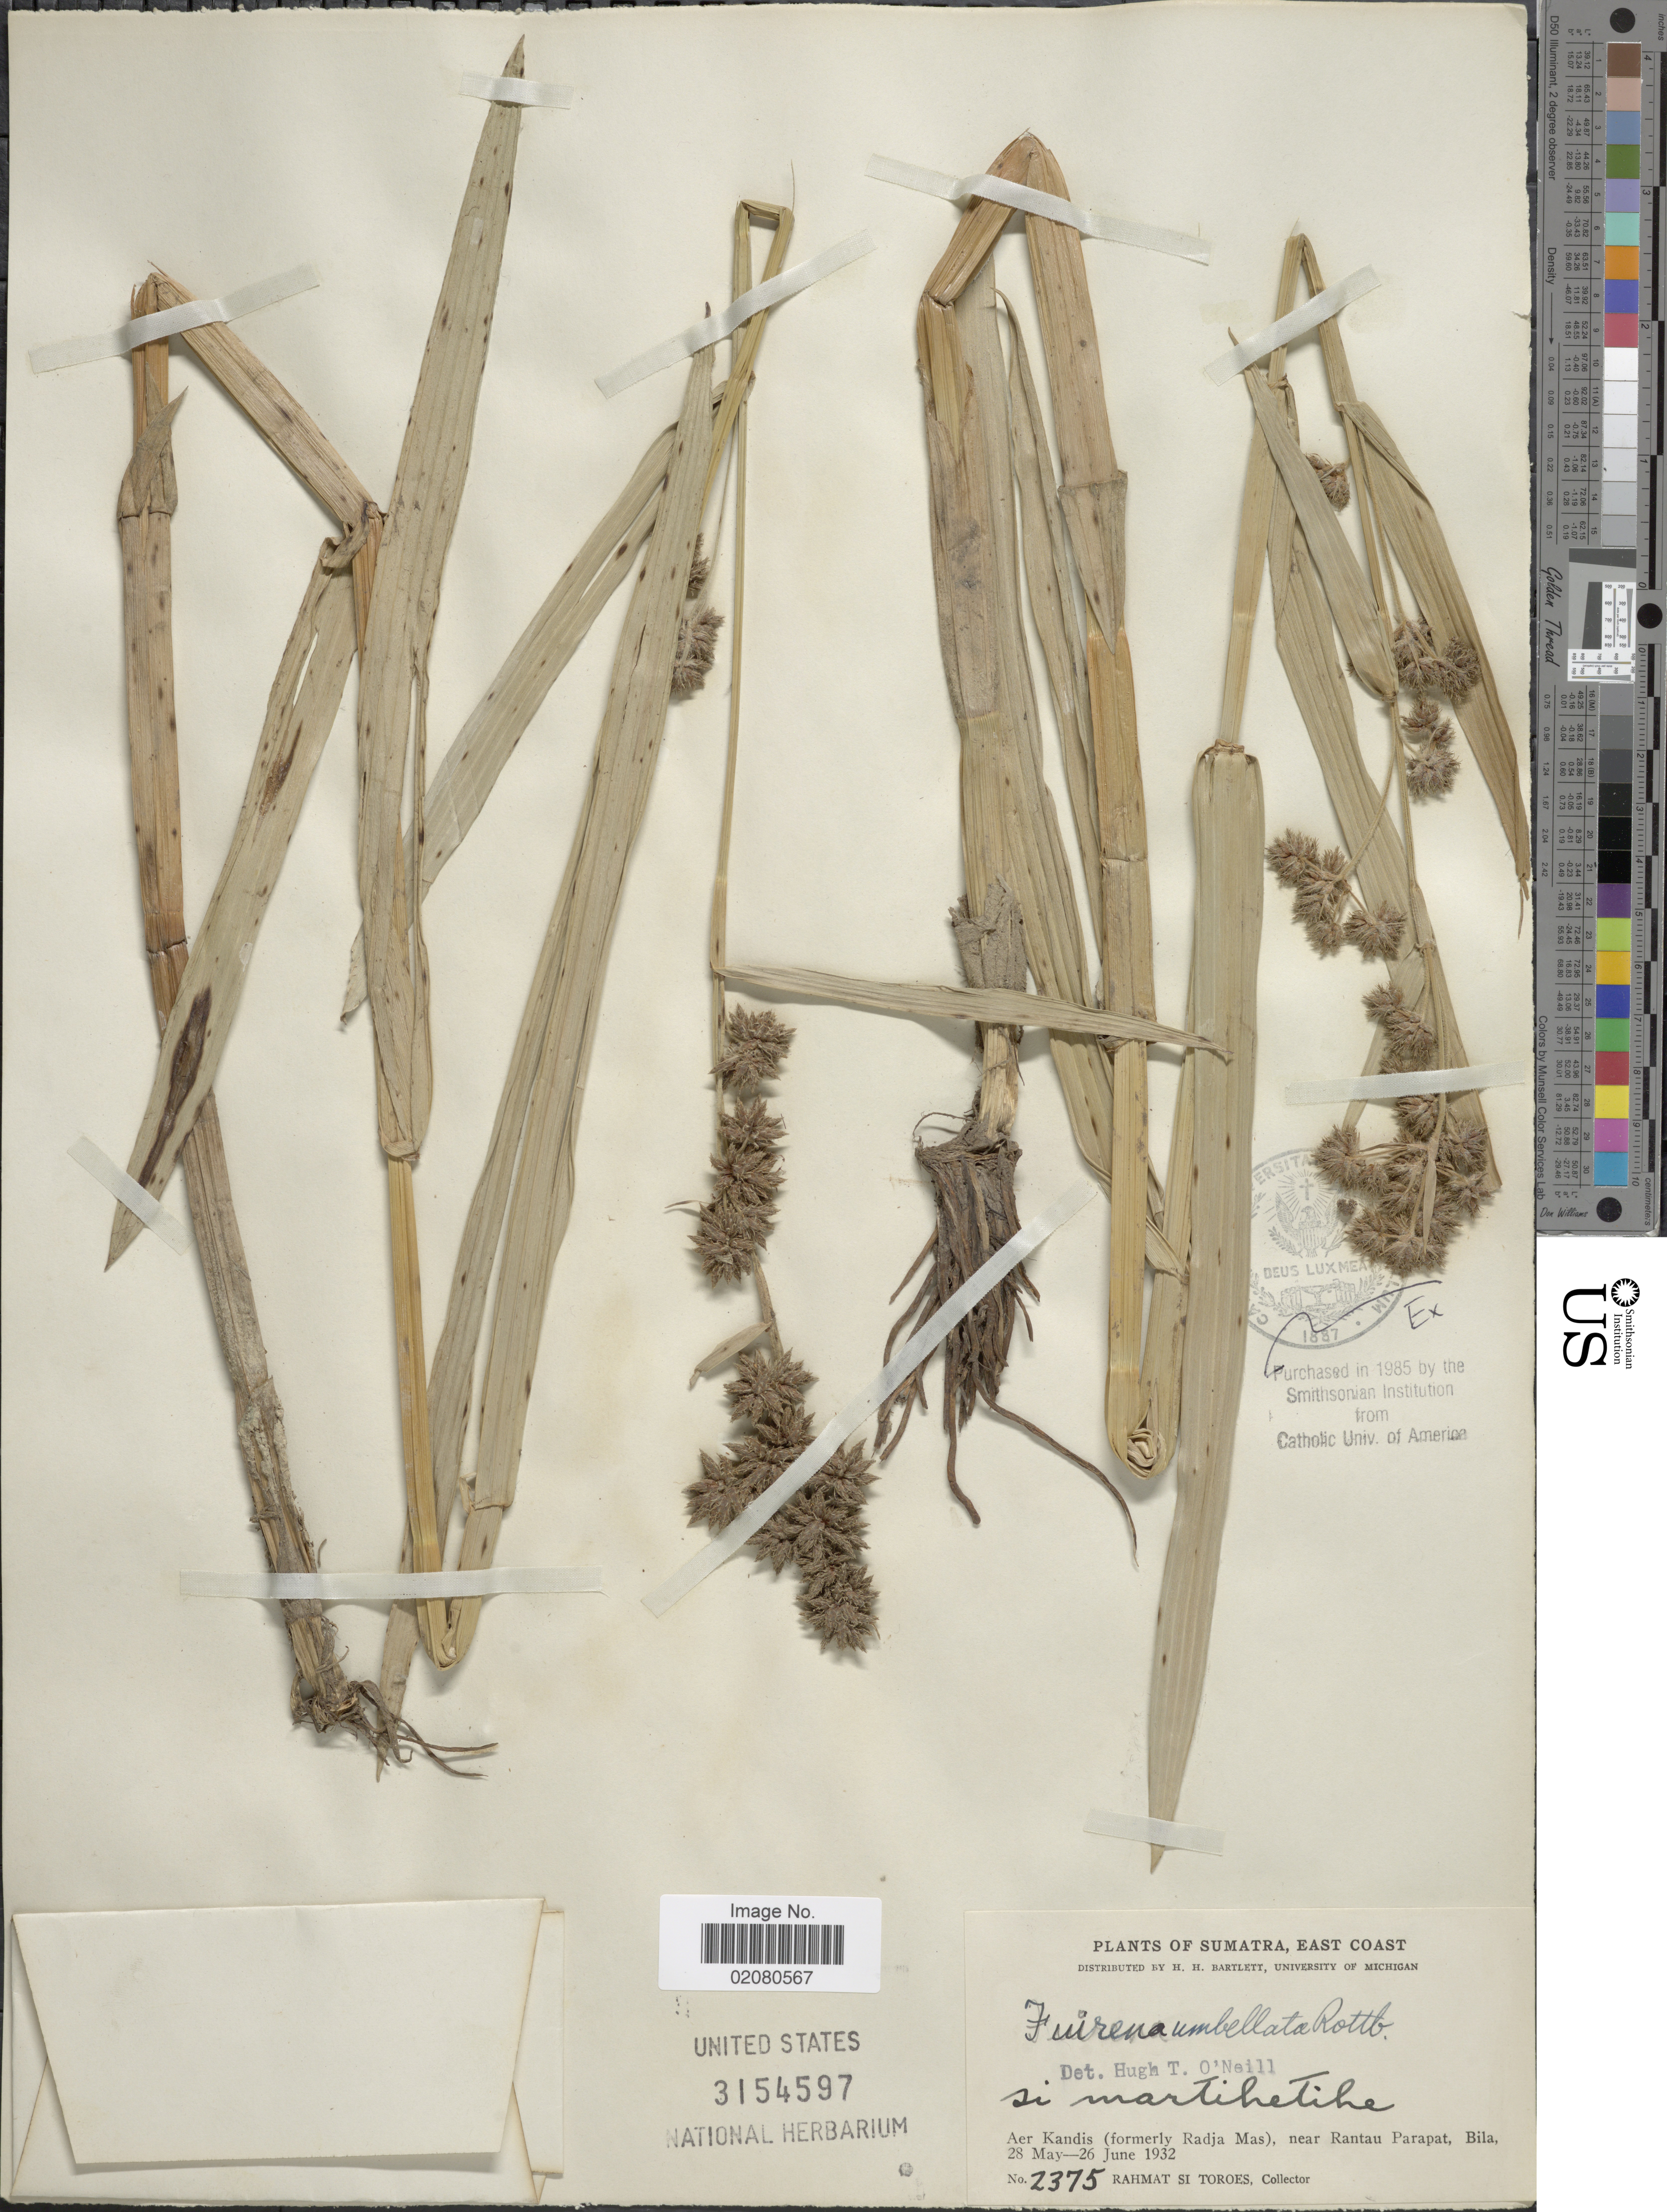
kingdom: Plantae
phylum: Tracheophyta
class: Liliopsida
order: Poales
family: Cyperaceae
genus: Fuirena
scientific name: Fuirena umbellata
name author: Rottb.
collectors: Rahmat Si Boeea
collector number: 2375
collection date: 1932-05-28/1932-06-26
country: Indonesia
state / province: Sumatra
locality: Sumatra, east Coast, Aer Kandis (Formerly Radja Mas), near Rantau Parapat, Bila.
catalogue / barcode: US 3154597